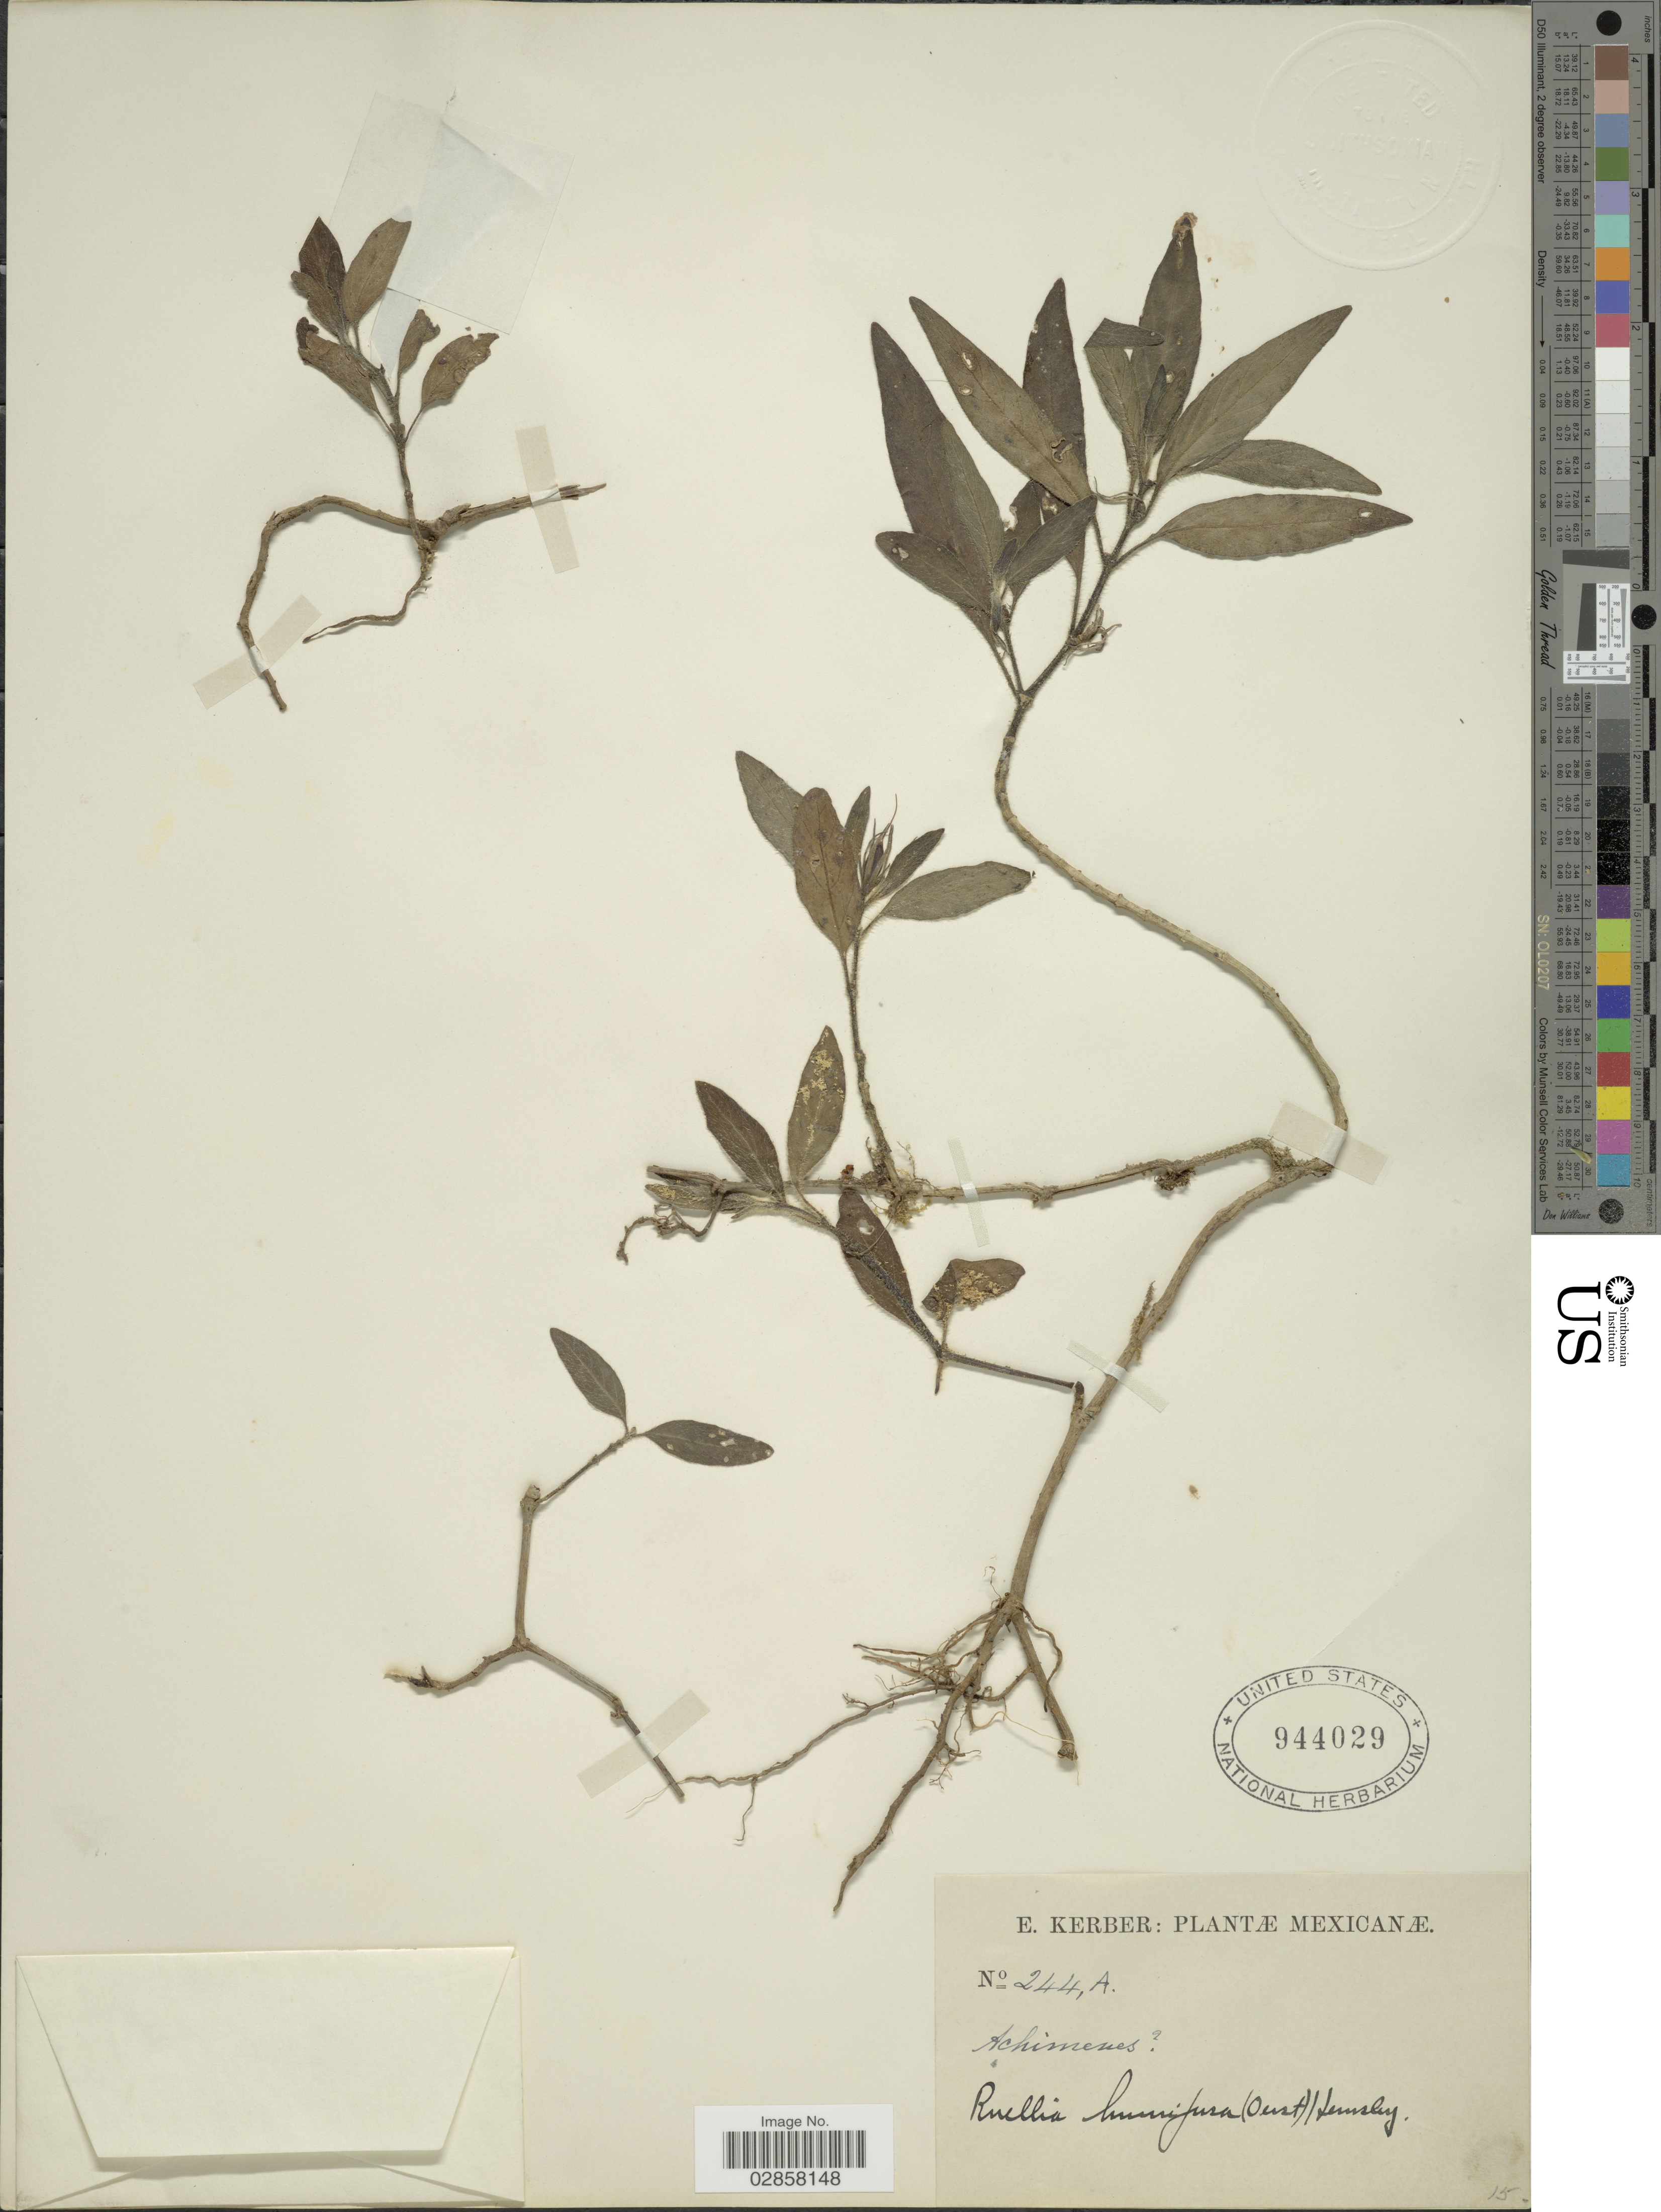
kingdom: Plantae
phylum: Tracheophyta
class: Magnoliopsida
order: Lamiales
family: Acanthaceae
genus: Ruellia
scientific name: Ruellia squarrosa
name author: Fenzl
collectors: E. Kerber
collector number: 244A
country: Mexico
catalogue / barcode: US 944029